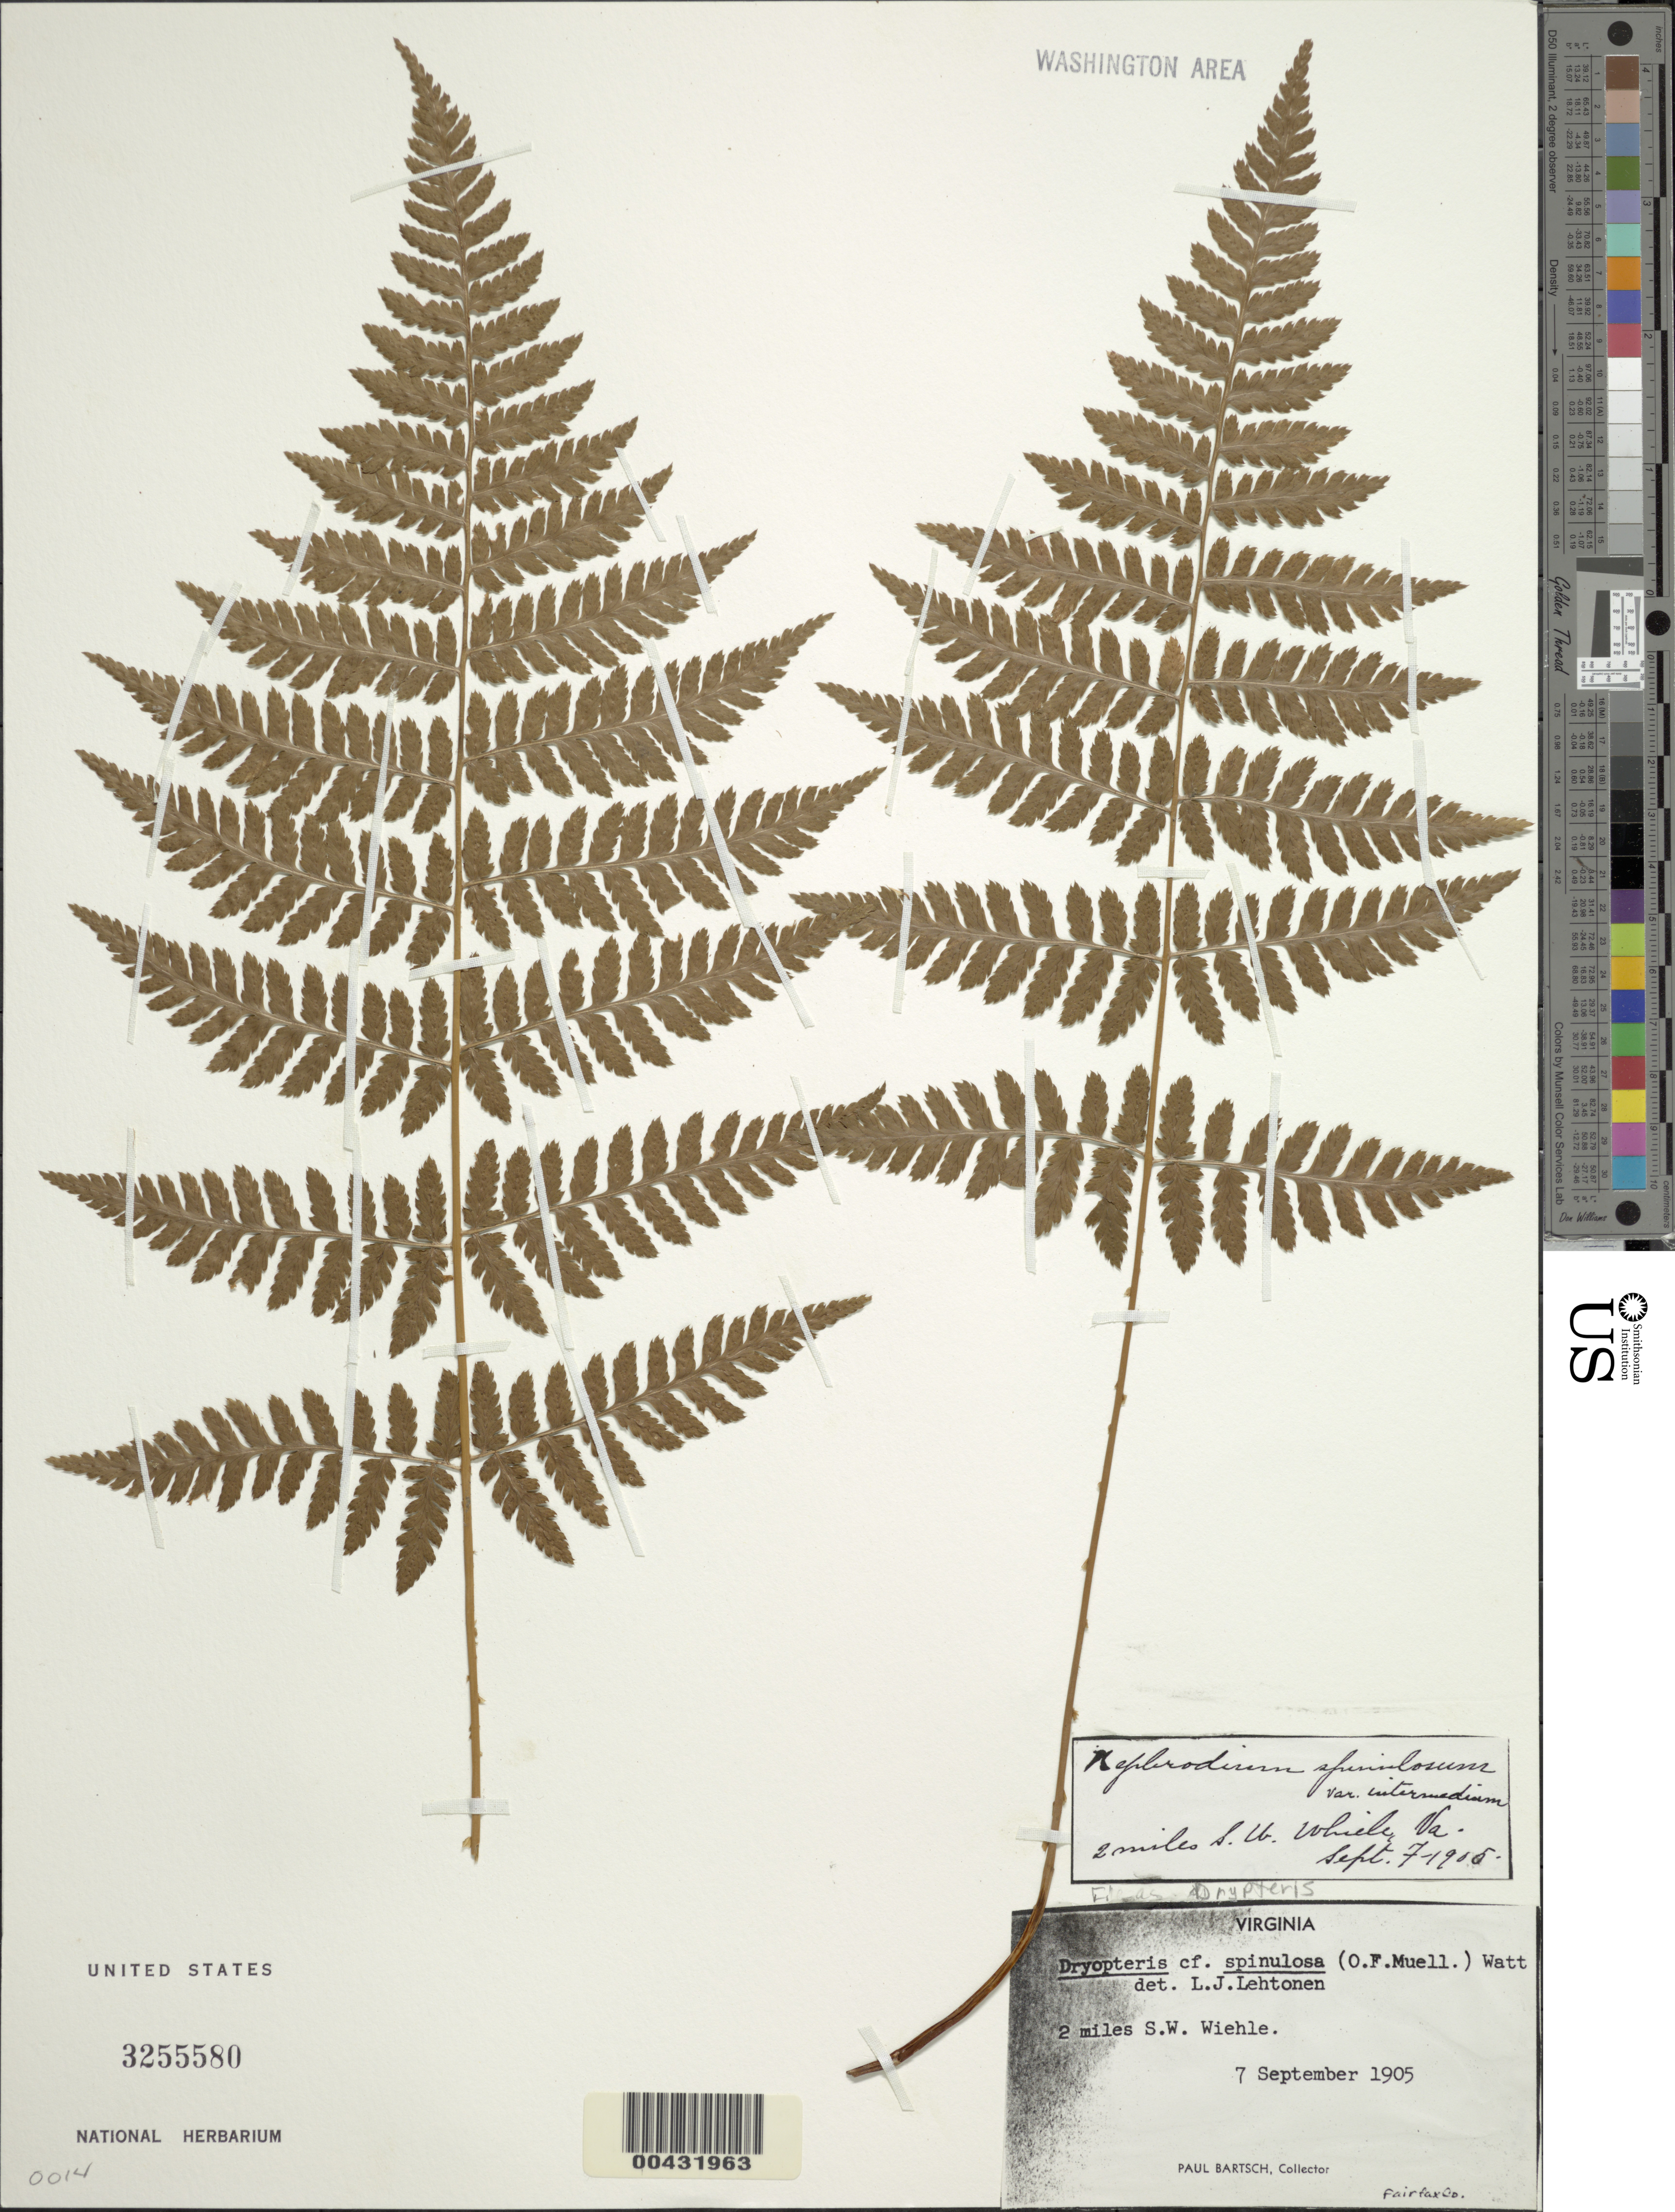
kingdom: Plantae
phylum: Tracheophyta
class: Polypodiopsida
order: Polypodiales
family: Dryopteridaceae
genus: Dryopteris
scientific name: Dryopteris carthusiana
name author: (Villars) H.P. Fuchs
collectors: P. Bartsch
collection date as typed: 07 Sep 1905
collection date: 1905-09-07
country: United States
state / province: Virginia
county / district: Fairfax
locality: SW of Wiehle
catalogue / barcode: US 3255580